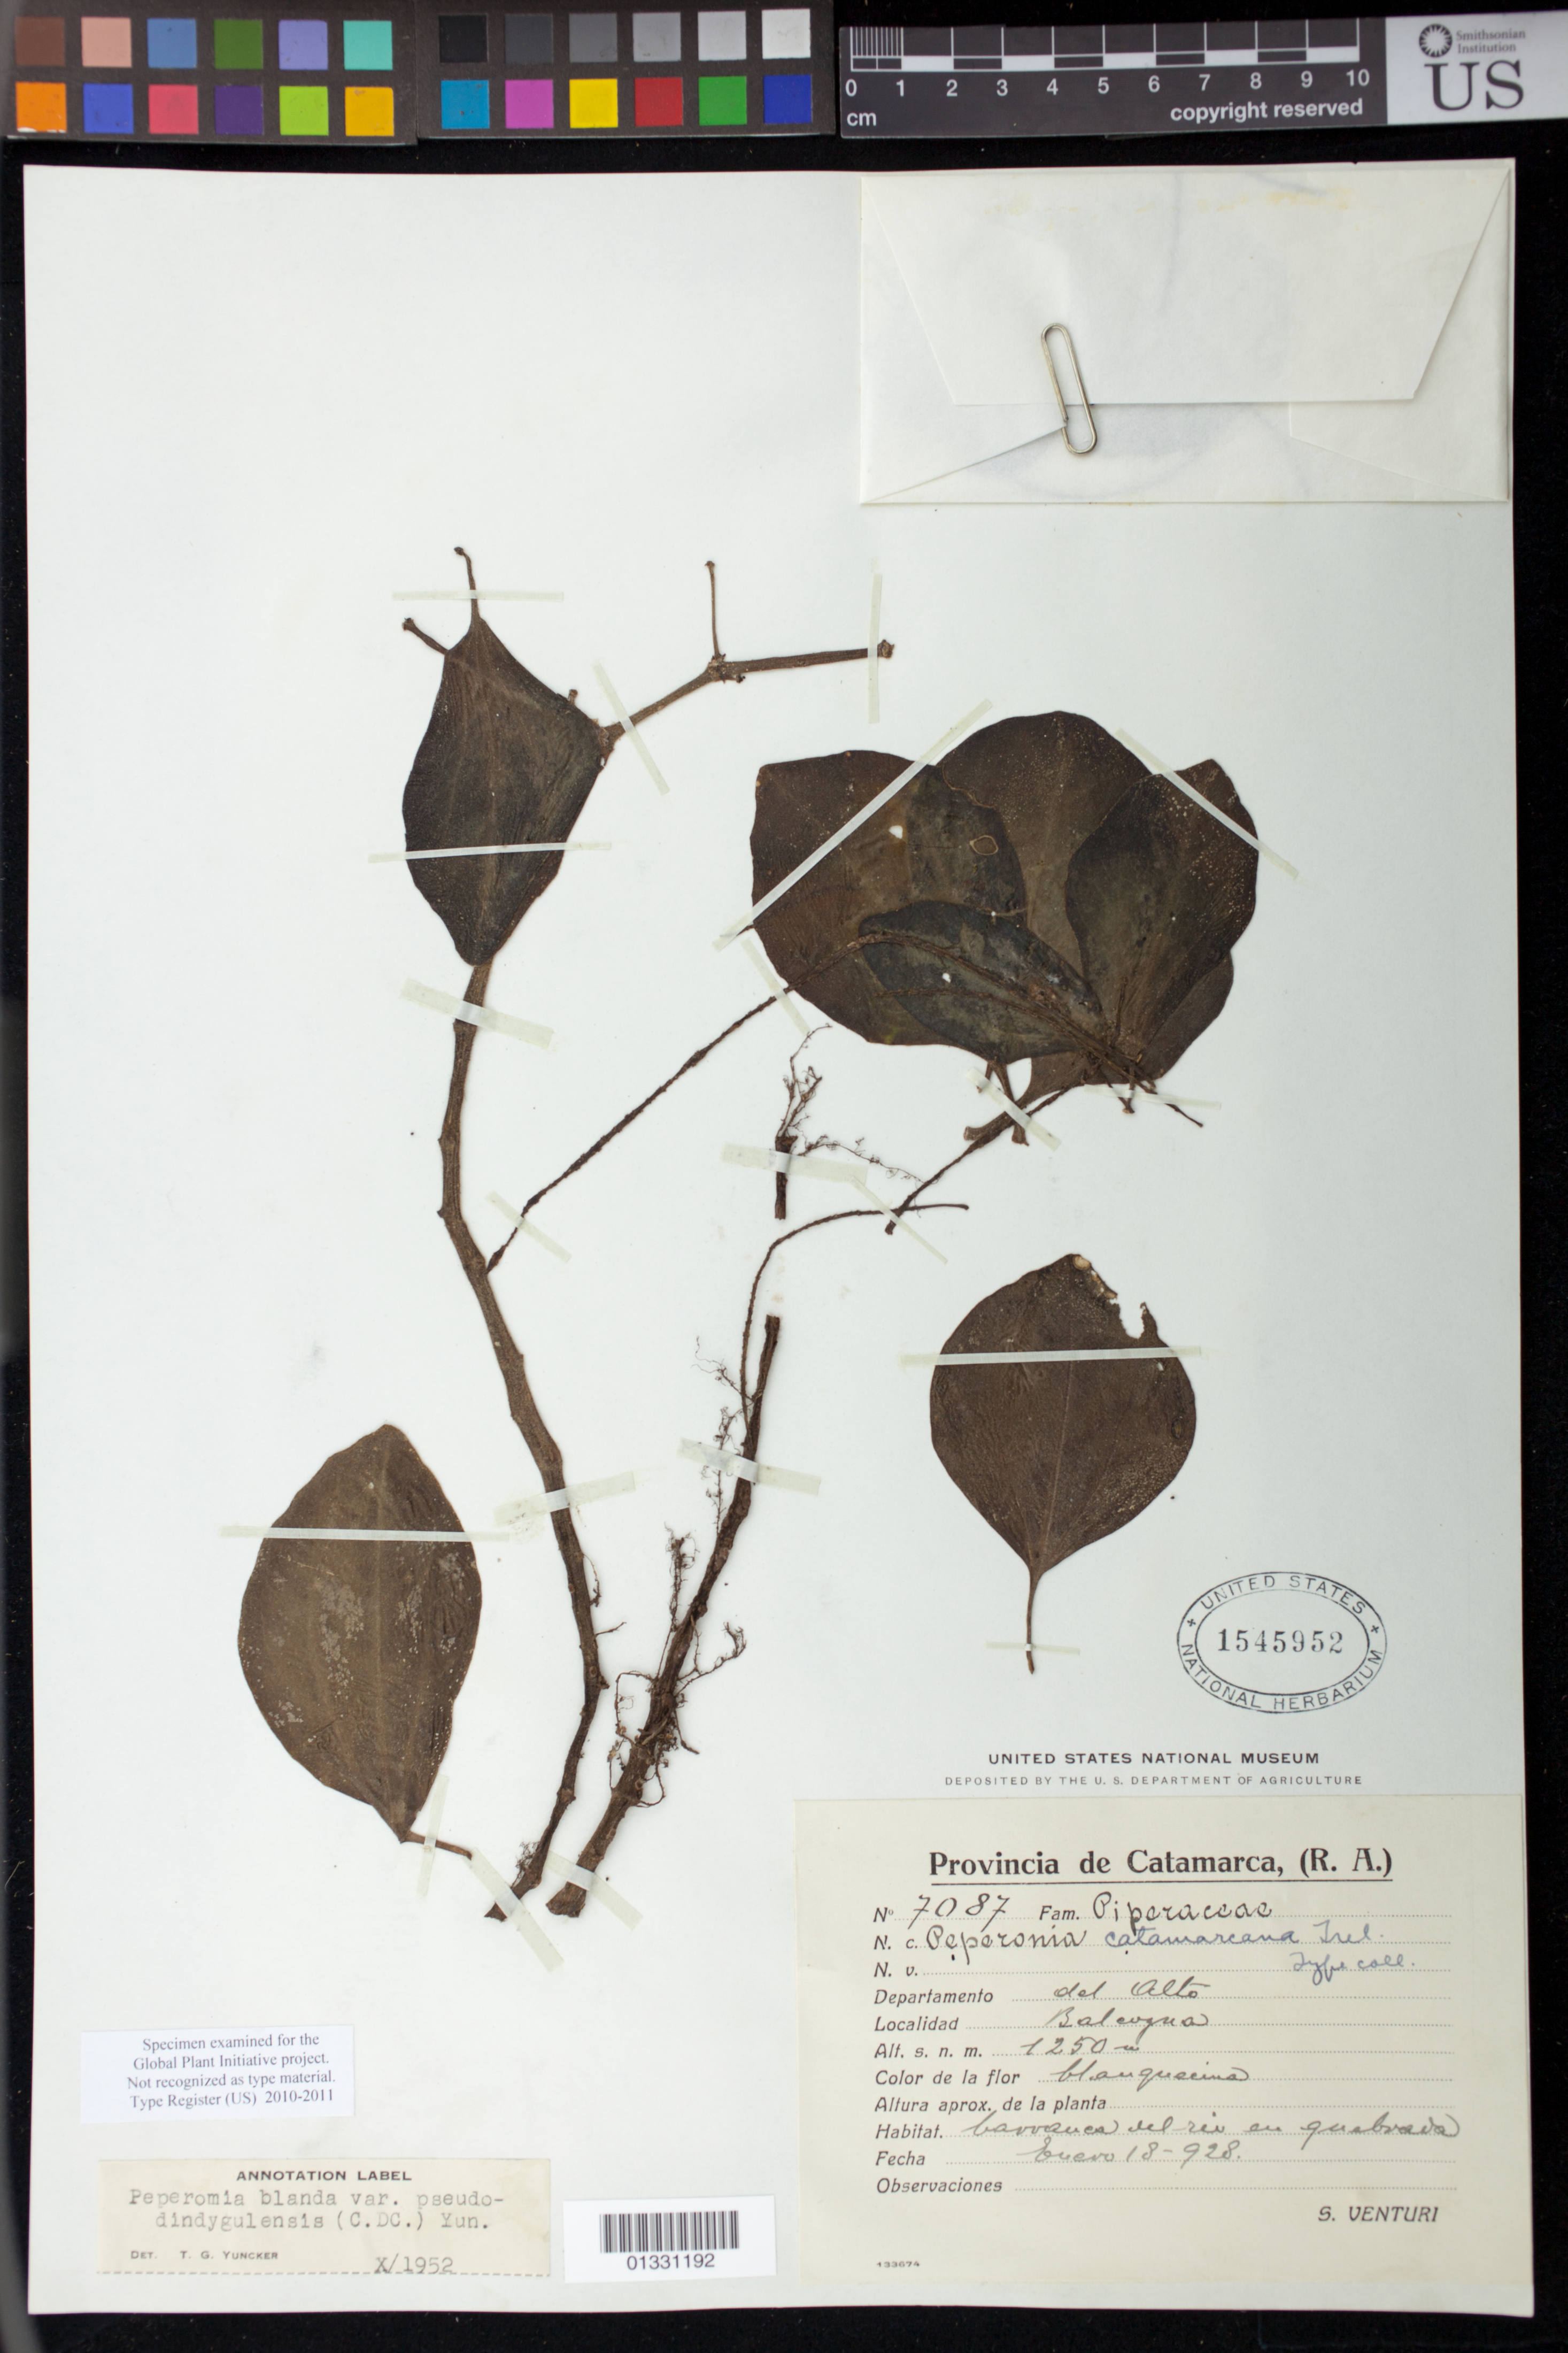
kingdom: Plantae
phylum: Tracheophyta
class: Magnoliopsida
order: Piperales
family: Piperaceae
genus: Peperomia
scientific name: Peperomia blanda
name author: (Jacq.) Kunth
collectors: S. Venturi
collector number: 7087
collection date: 1905-04-11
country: Argentina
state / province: Catamarca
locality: Baleogna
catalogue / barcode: US 1545952